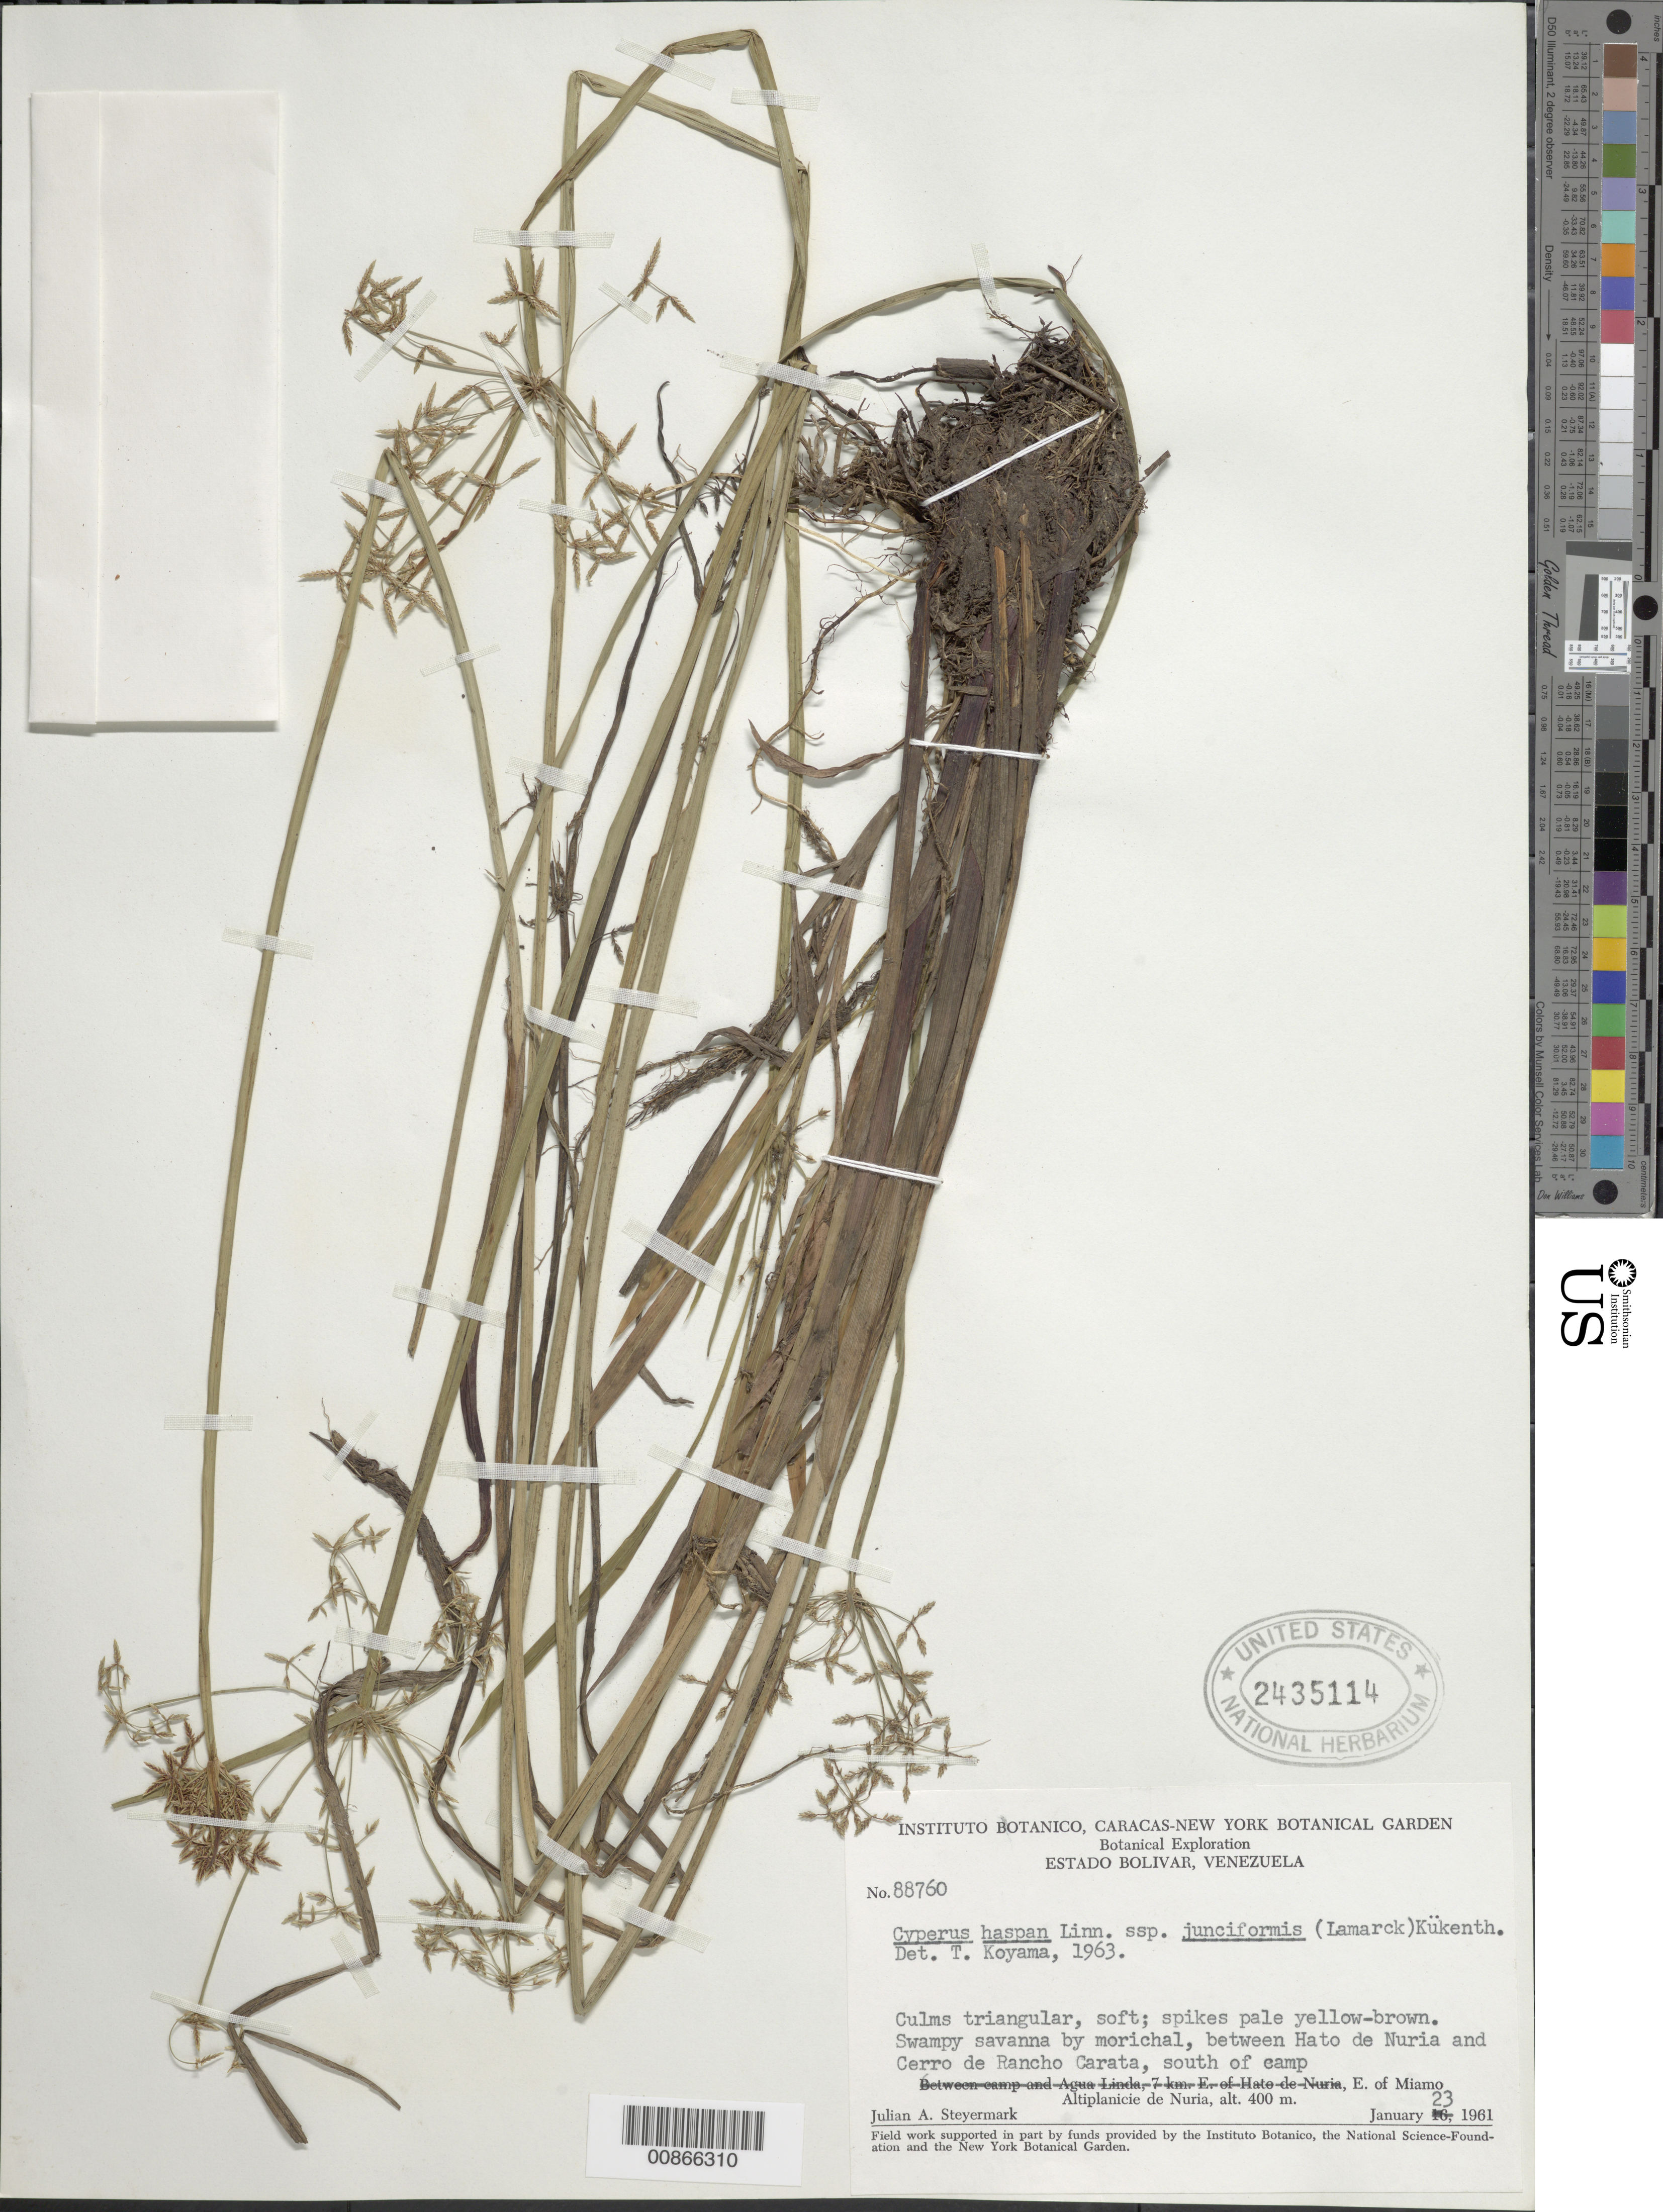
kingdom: Plantae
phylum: Tracheophyta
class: Liliopsida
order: Poales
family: Cyperaceae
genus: Cyperus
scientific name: Cyperus haspan subsp. juncoides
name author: (Lam.) Kük.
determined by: Koyama, Tetsuo M.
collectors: J. Steyermark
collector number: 88760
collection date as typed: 23-Jan-61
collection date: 1961-01-23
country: Venezuela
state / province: Bolívar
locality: Altiplanicie de Nuria, E of Miamo, between Hato de Nuria and Cerro de Rancho Carata, south of camp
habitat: Swampy savanna, by morichal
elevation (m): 400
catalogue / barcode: US 2435114